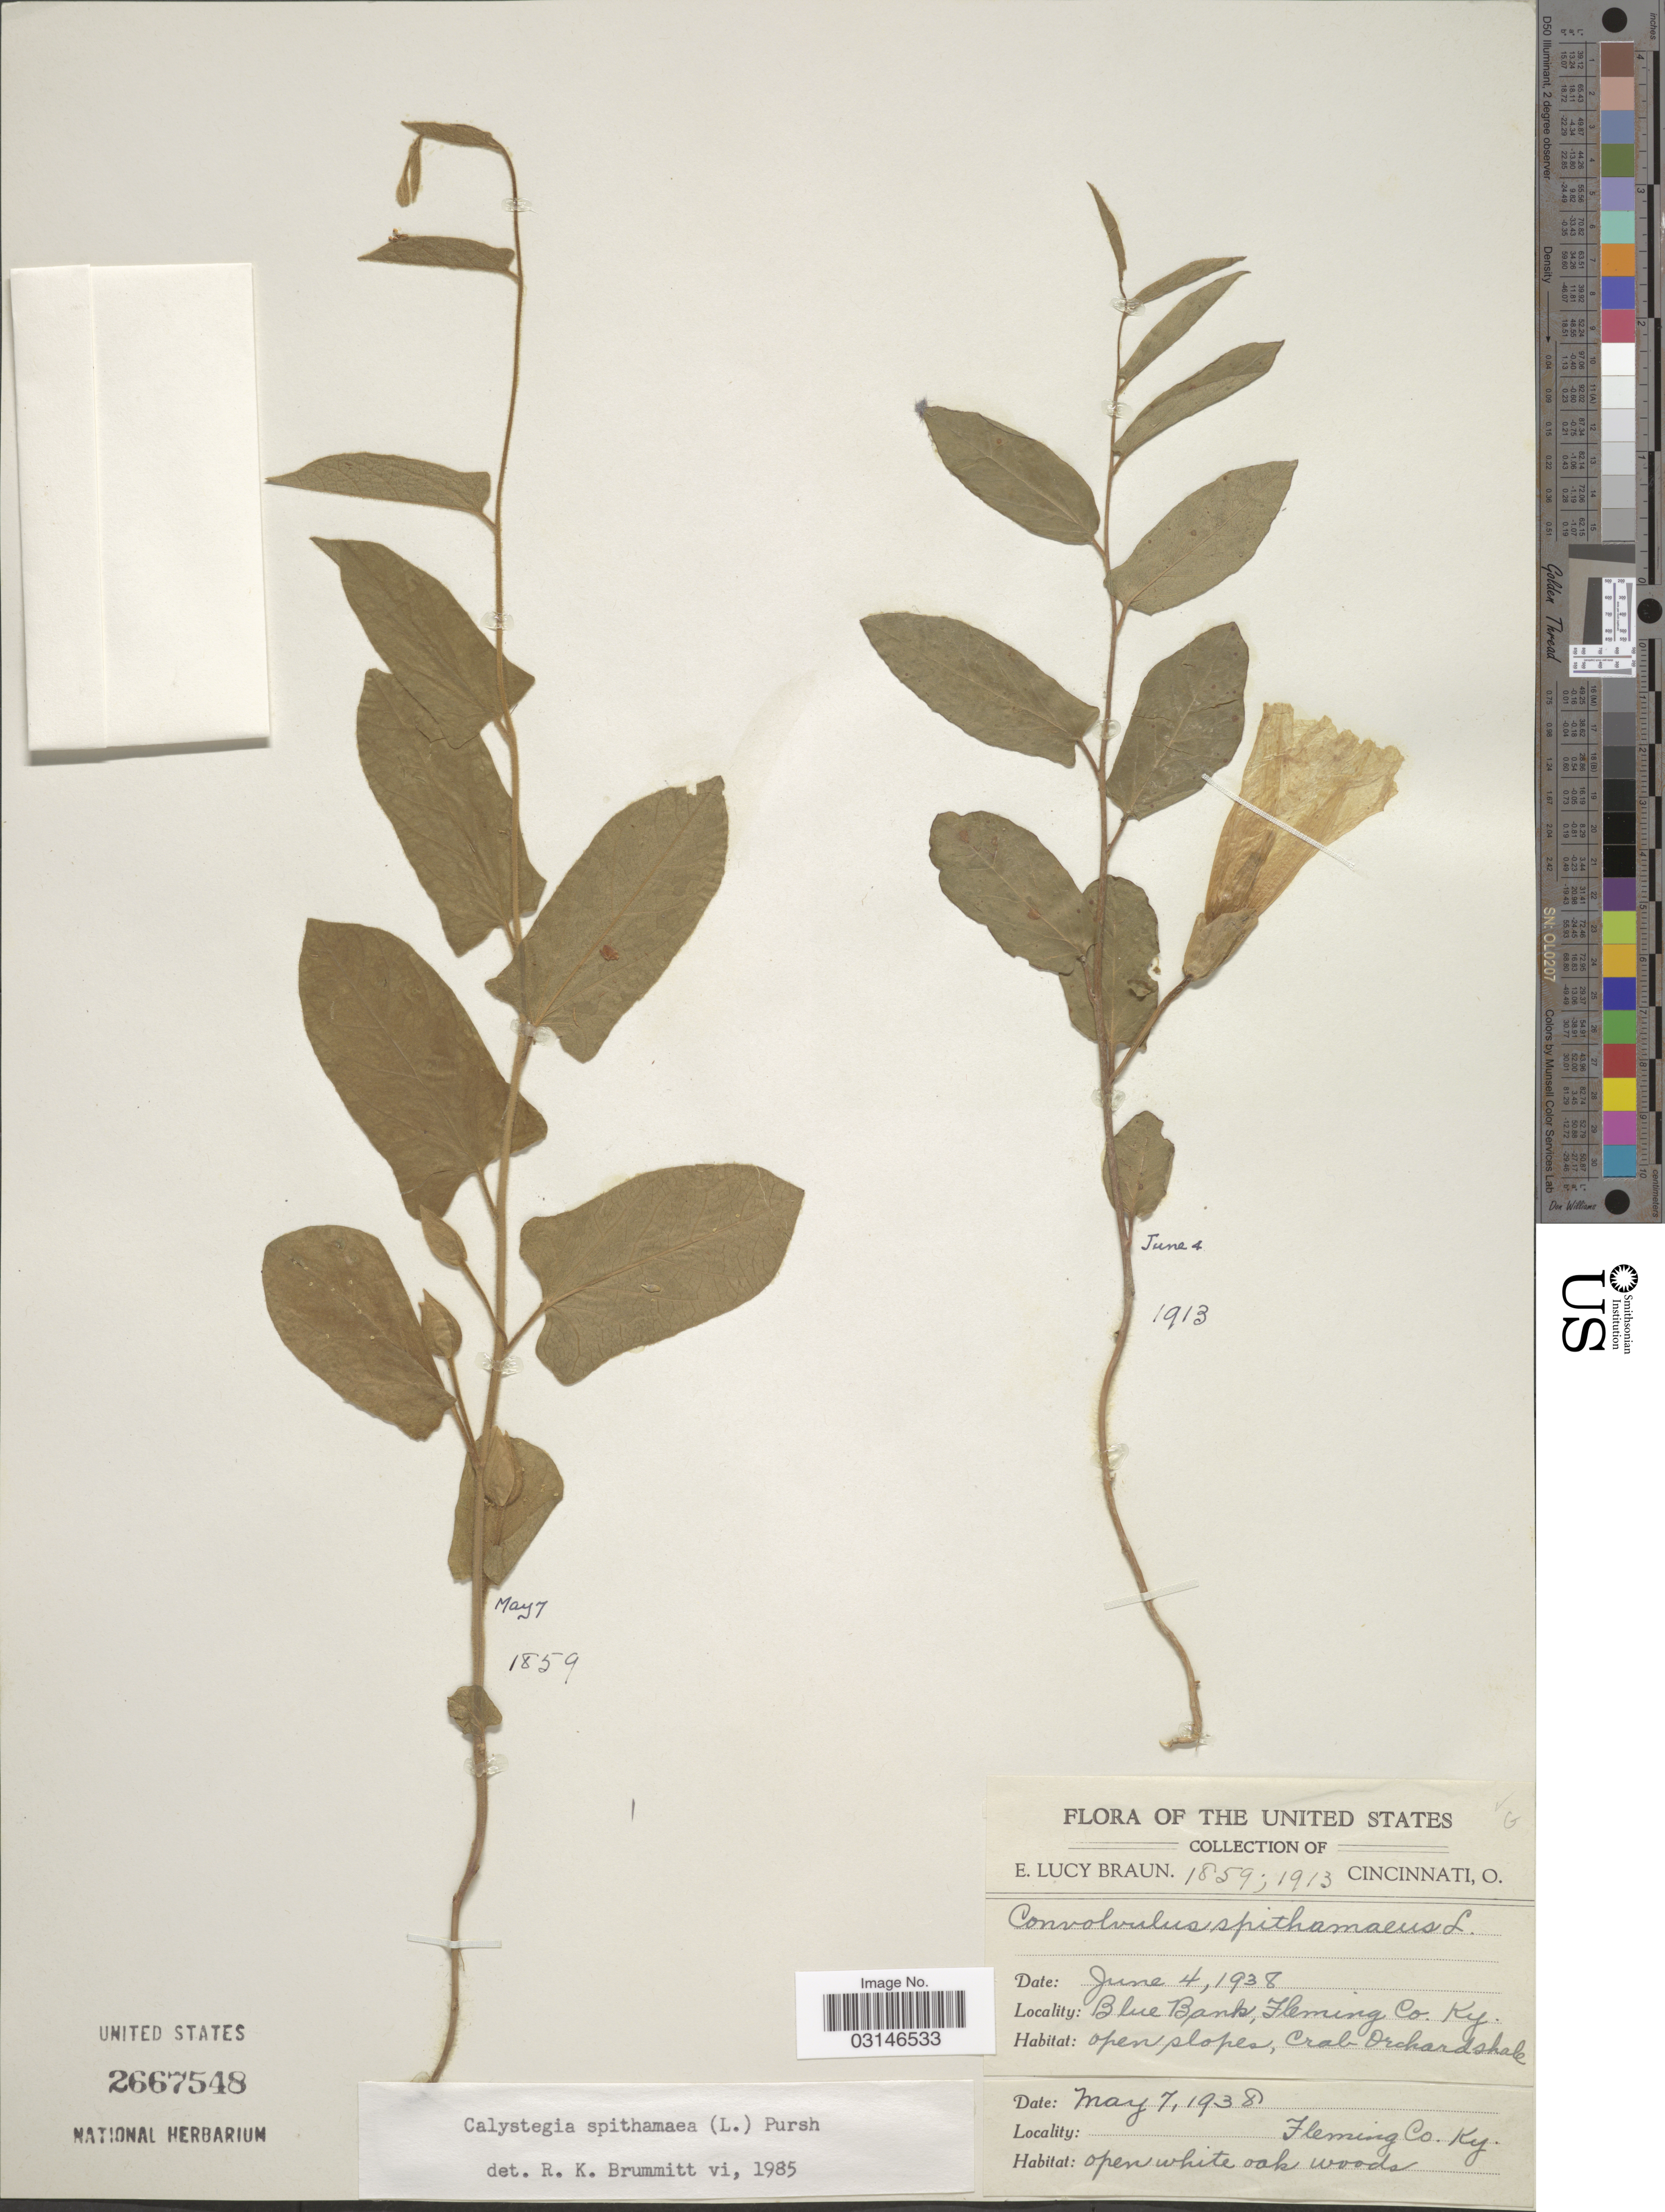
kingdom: Plantae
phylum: Tracheophyta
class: Magnoliopsida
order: Solanales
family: Convolvulaceae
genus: Calystegia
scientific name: Calystegia spithamaea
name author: (L.) Pursh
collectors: E. L. Braun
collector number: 1859/1913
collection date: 1938-05-07/1938-06-04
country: United States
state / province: Kentucky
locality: Blue Bank, Fleming Co., Ky., open slopes, Crab Orchardshak, Fleming Co.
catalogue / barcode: US 2667548